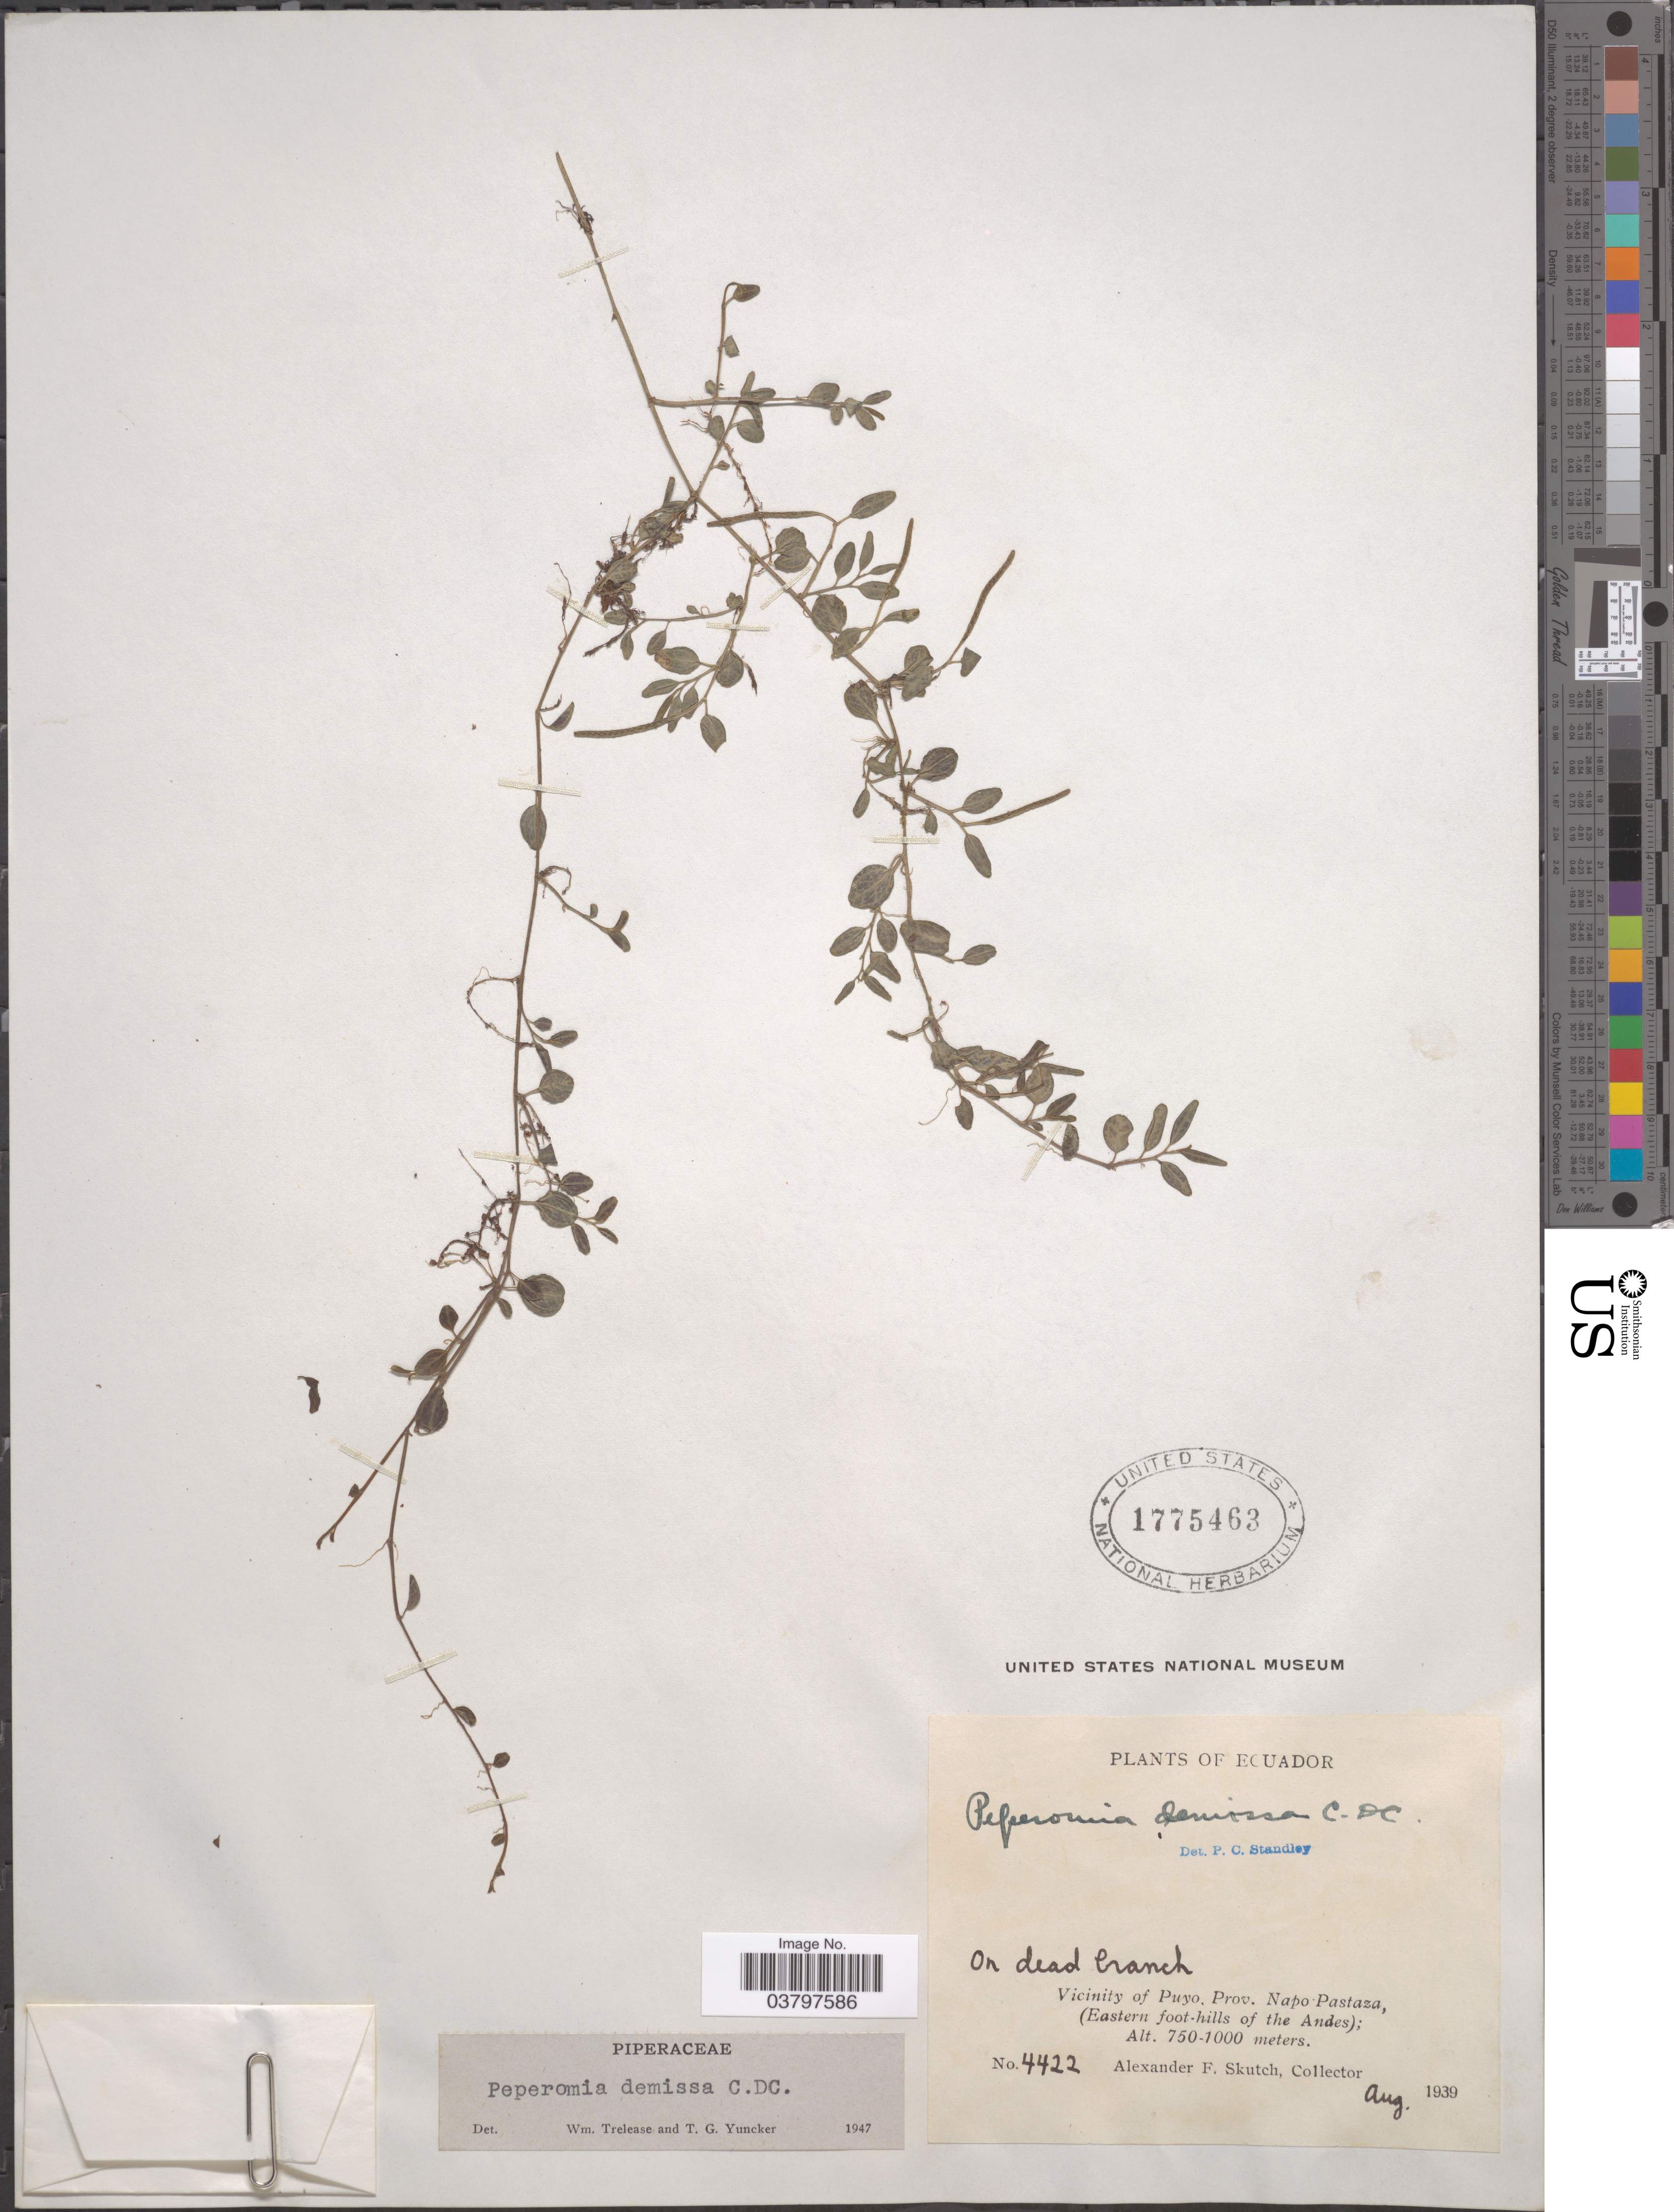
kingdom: Plantae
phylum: Tracheophyta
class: Magnoliopsida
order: Piperales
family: Piperaceae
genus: Peperomia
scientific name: Peperomia jamesoniana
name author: C. DC.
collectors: A. F. Skutch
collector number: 4422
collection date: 1939-08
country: Ecuador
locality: Vicinity of Puyo, Prov. Napo-Pastaza, (Eastern foot-hills of the Andes).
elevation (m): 750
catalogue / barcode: US 1775463